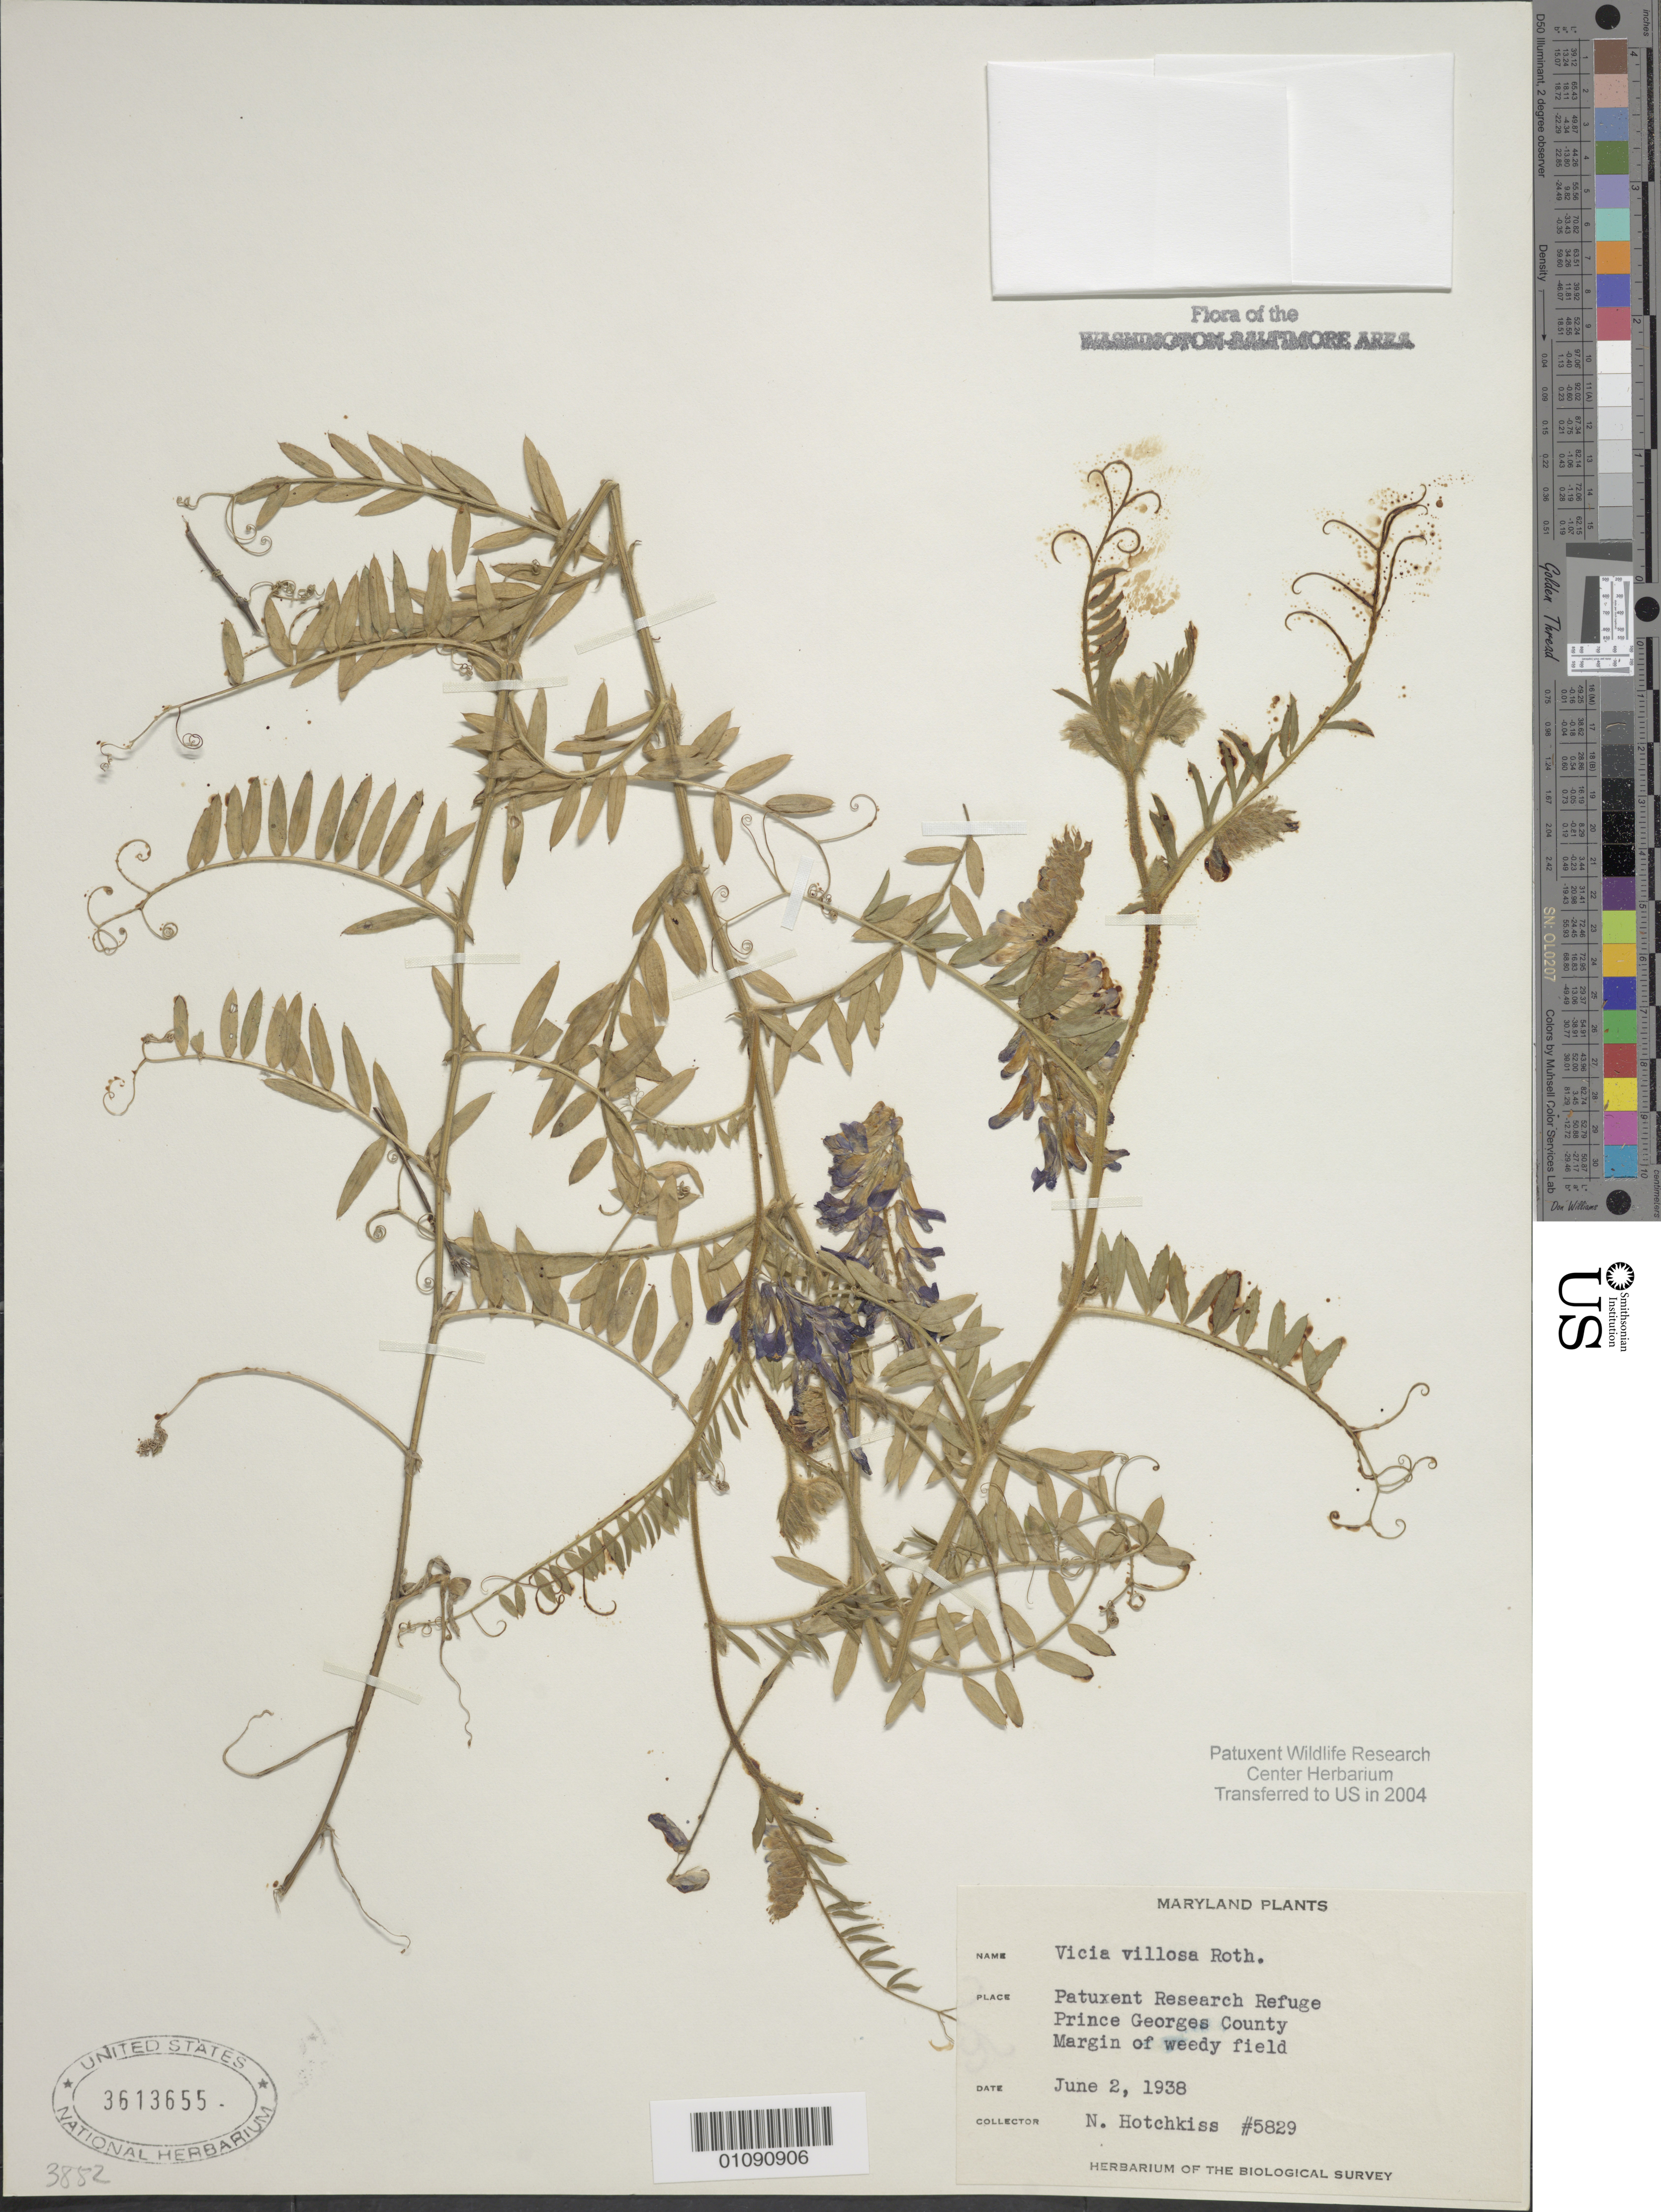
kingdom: Plantae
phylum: Tracheophyta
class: Magnoliopsida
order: Fabales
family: Fabaceae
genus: Vicia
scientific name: Vicia villosa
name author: Roth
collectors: N. Hotchkiss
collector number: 5829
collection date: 1938-06-02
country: United States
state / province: Maryland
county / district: Prince George's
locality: Patuxent Wildlife Refuge.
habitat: Margin of weedy field.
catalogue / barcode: US 3613655